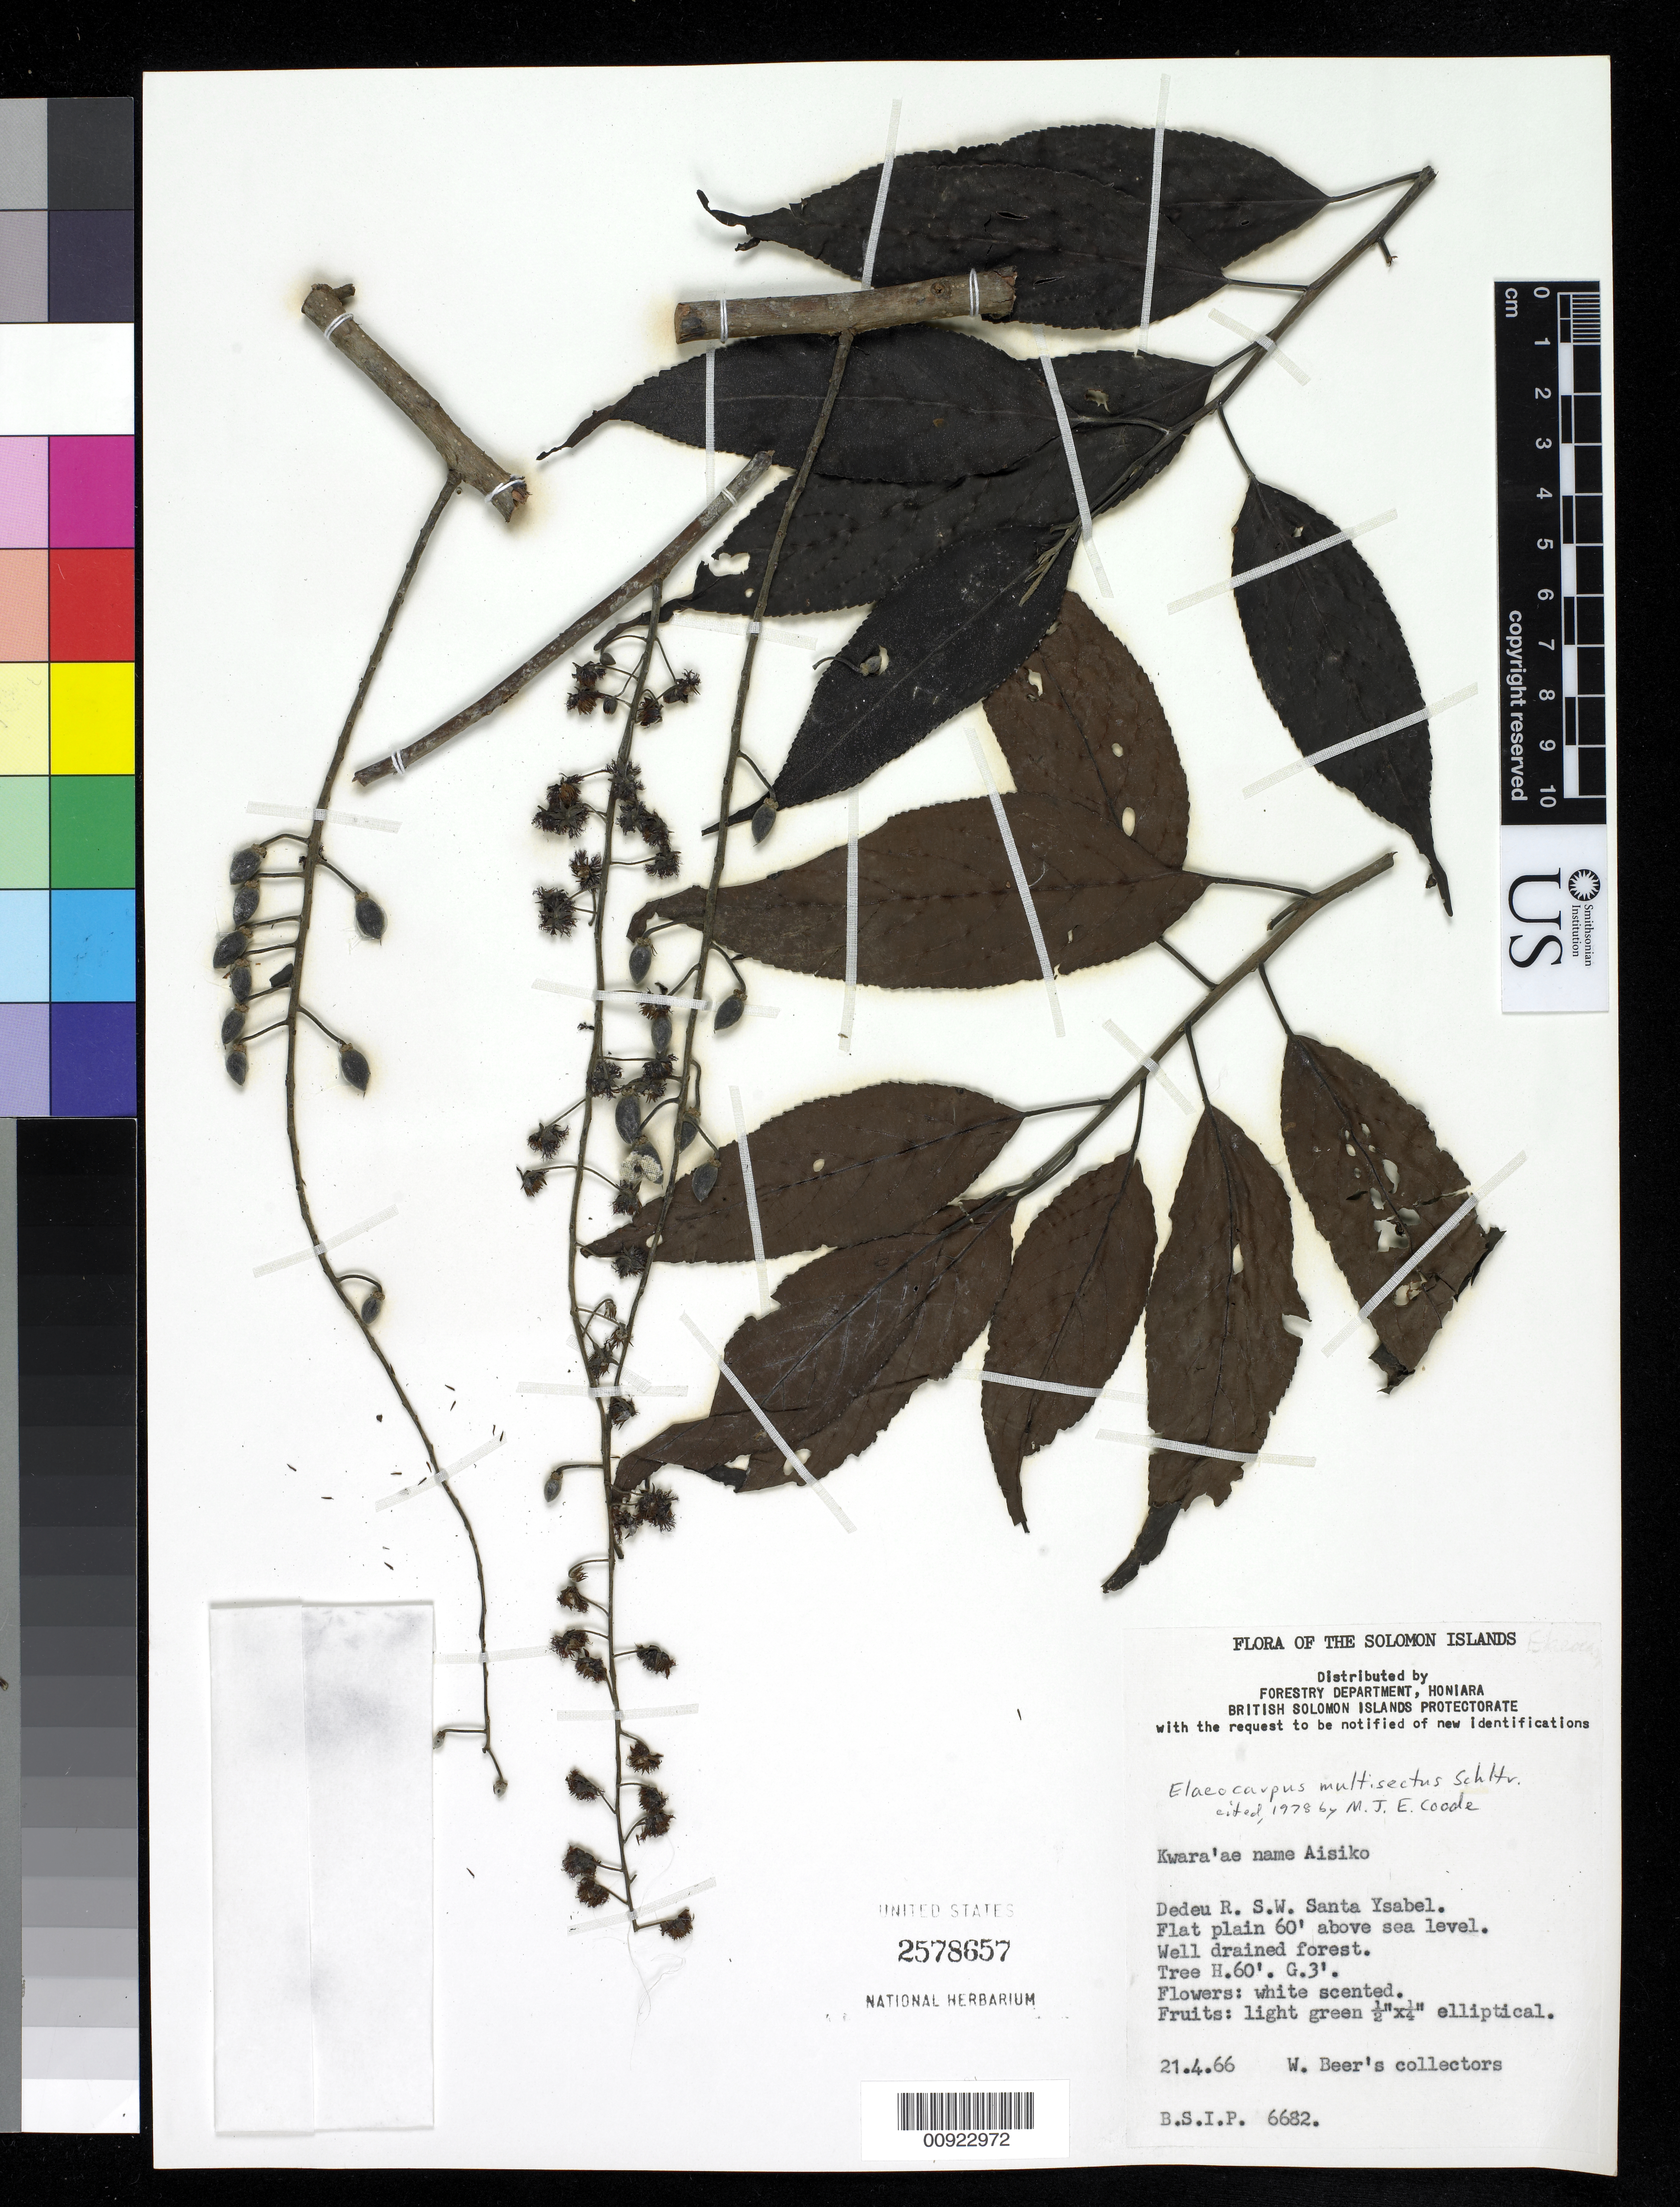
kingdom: Plantae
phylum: Tracheophyta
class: Magnoliopsida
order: Oxalidales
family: Elaeocarpaceae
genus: Elaeocarpus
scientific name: Elaeocarpus multisectus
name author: Schltr.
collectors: W. Beer's Collectors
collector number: BSIP 6682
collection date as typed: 21 Apr 1966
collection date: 1966-04-21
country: Solomon Islands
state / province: Isabel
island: Santa Isabel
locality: Dedeu R. S.W Santa Isabel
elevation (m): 18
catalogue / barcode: US 2578657